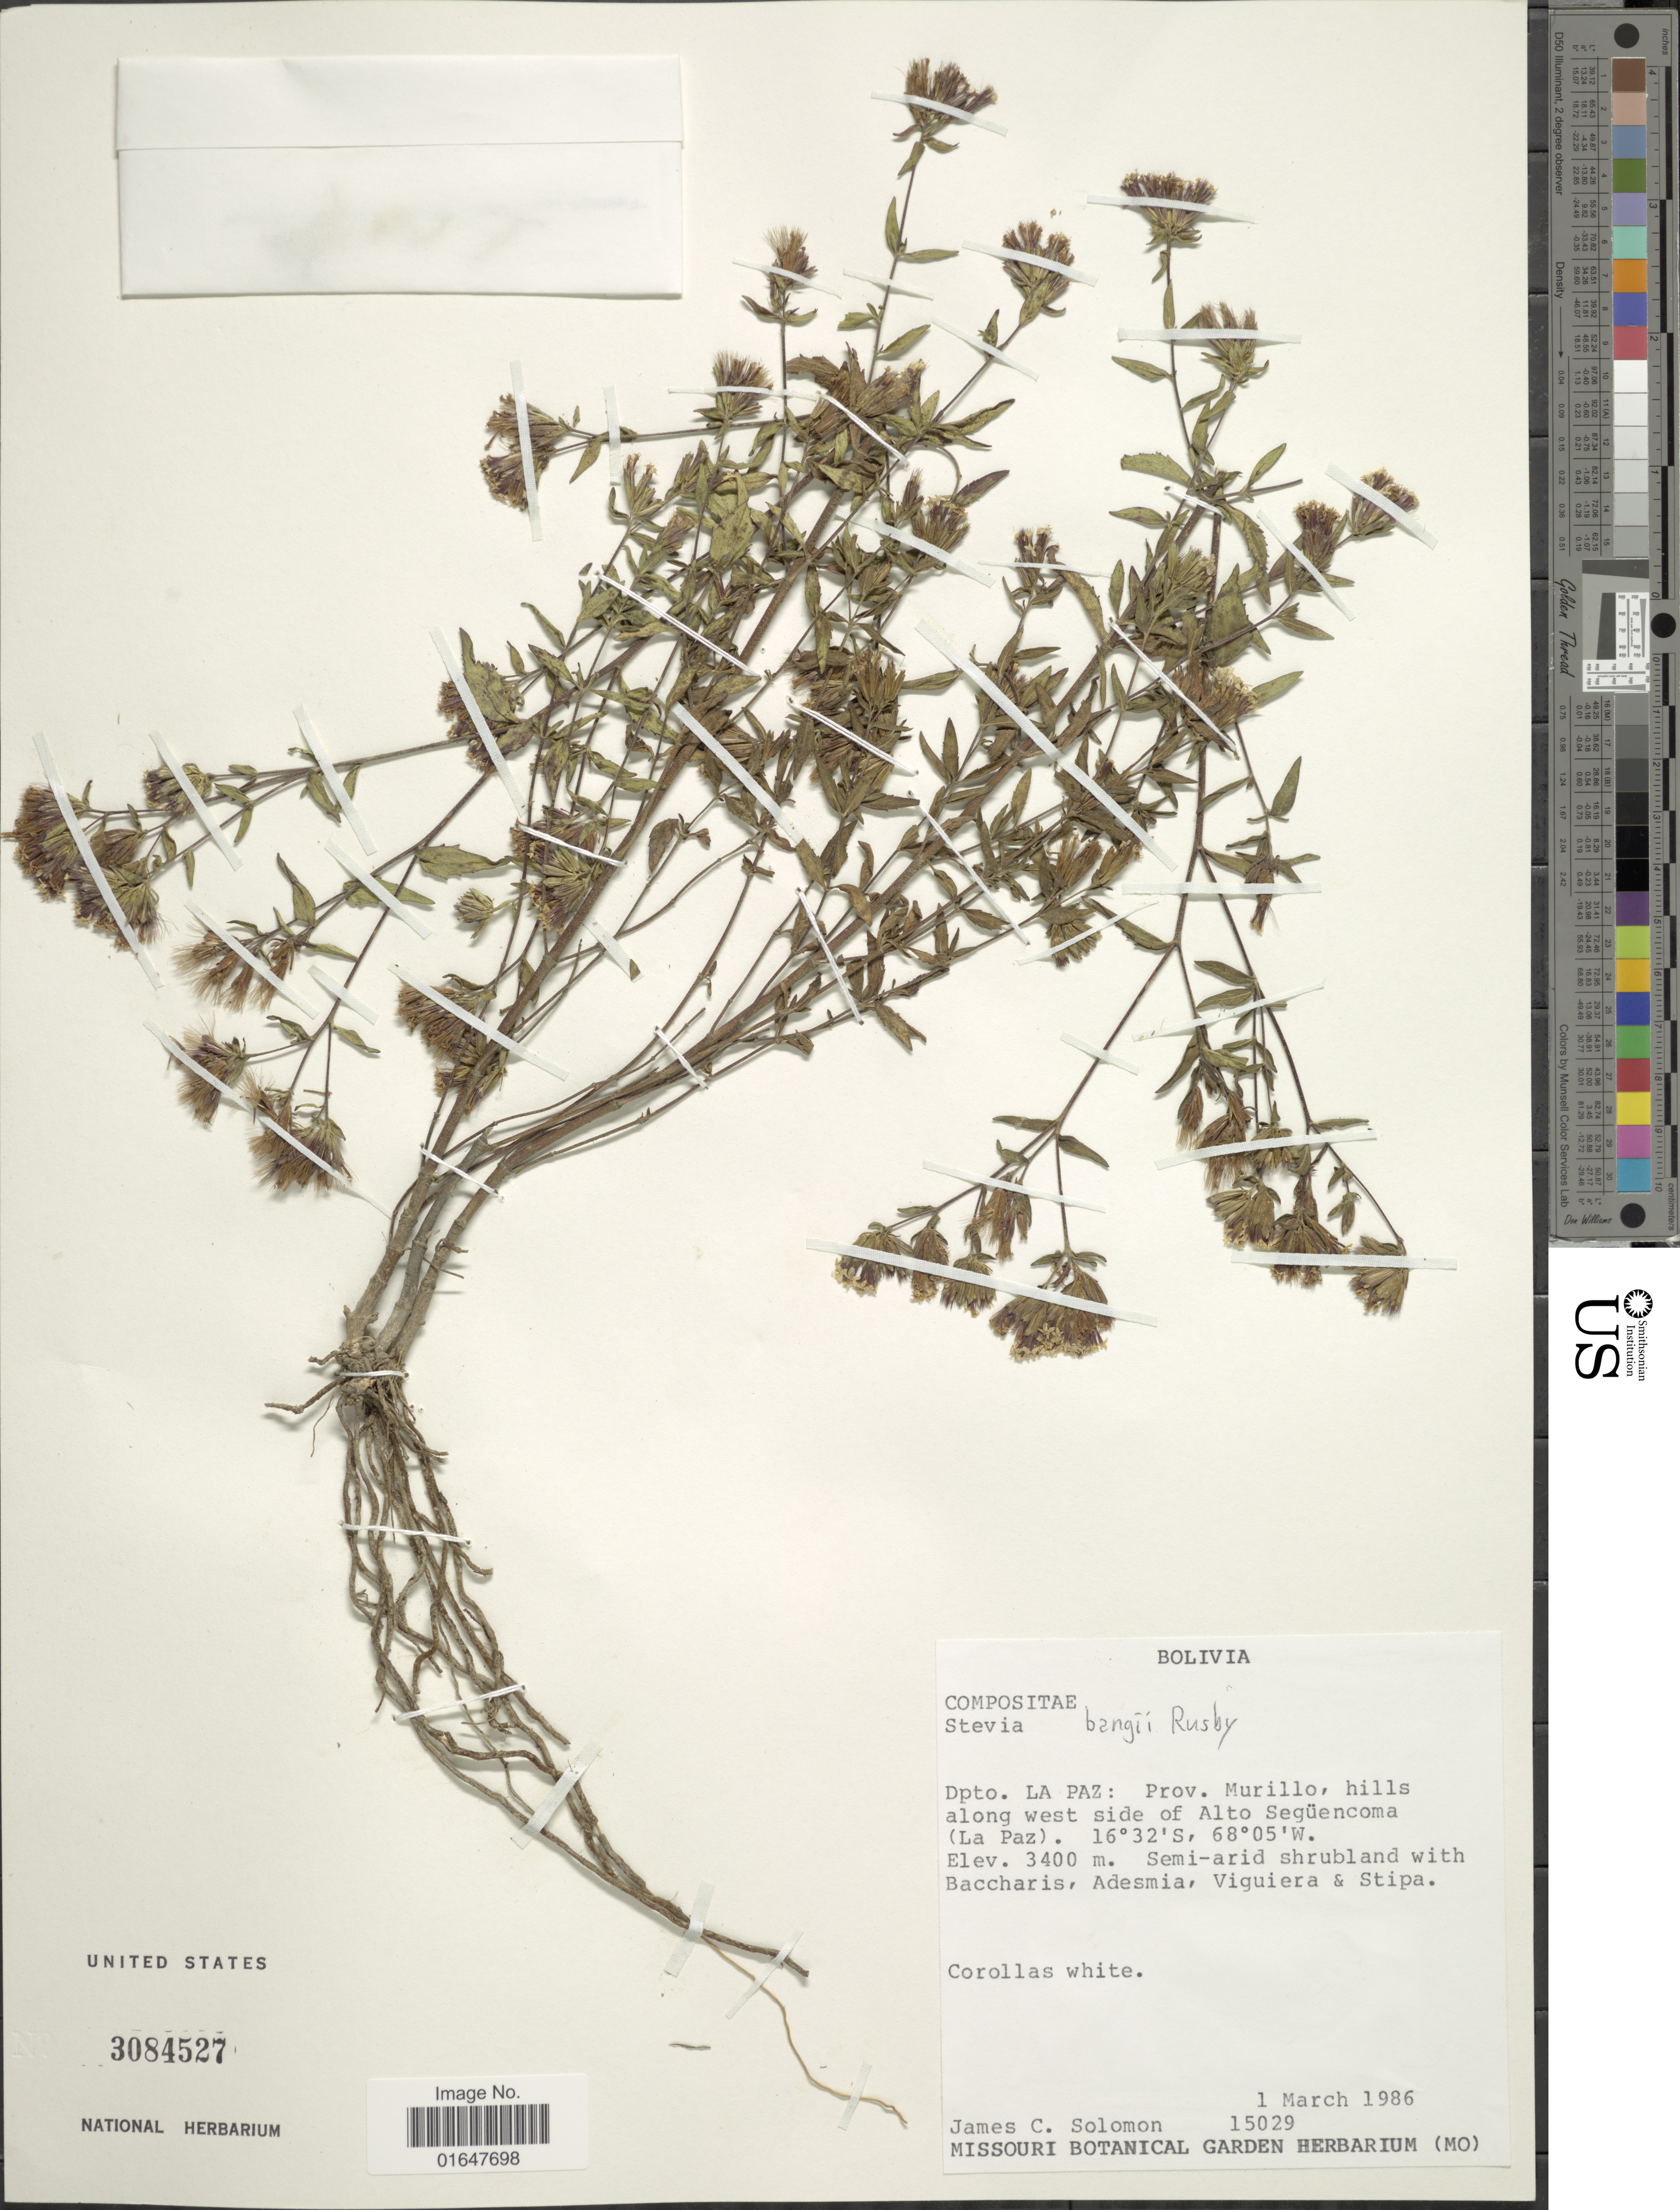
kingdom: Plantae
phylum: Tracheophyta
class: Magnoliopsida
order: Asterales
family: Asteraceae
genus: Stevia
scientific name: Stevia bangii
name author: Rusby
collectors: J. C. Solomon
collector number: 15029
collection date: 1986-03-01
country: Bolivia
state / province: La Paz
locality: Prov. Murillo, hills along west side of Alto Seguencoma (La Paz)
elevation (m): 3400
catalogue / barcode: US 3084527